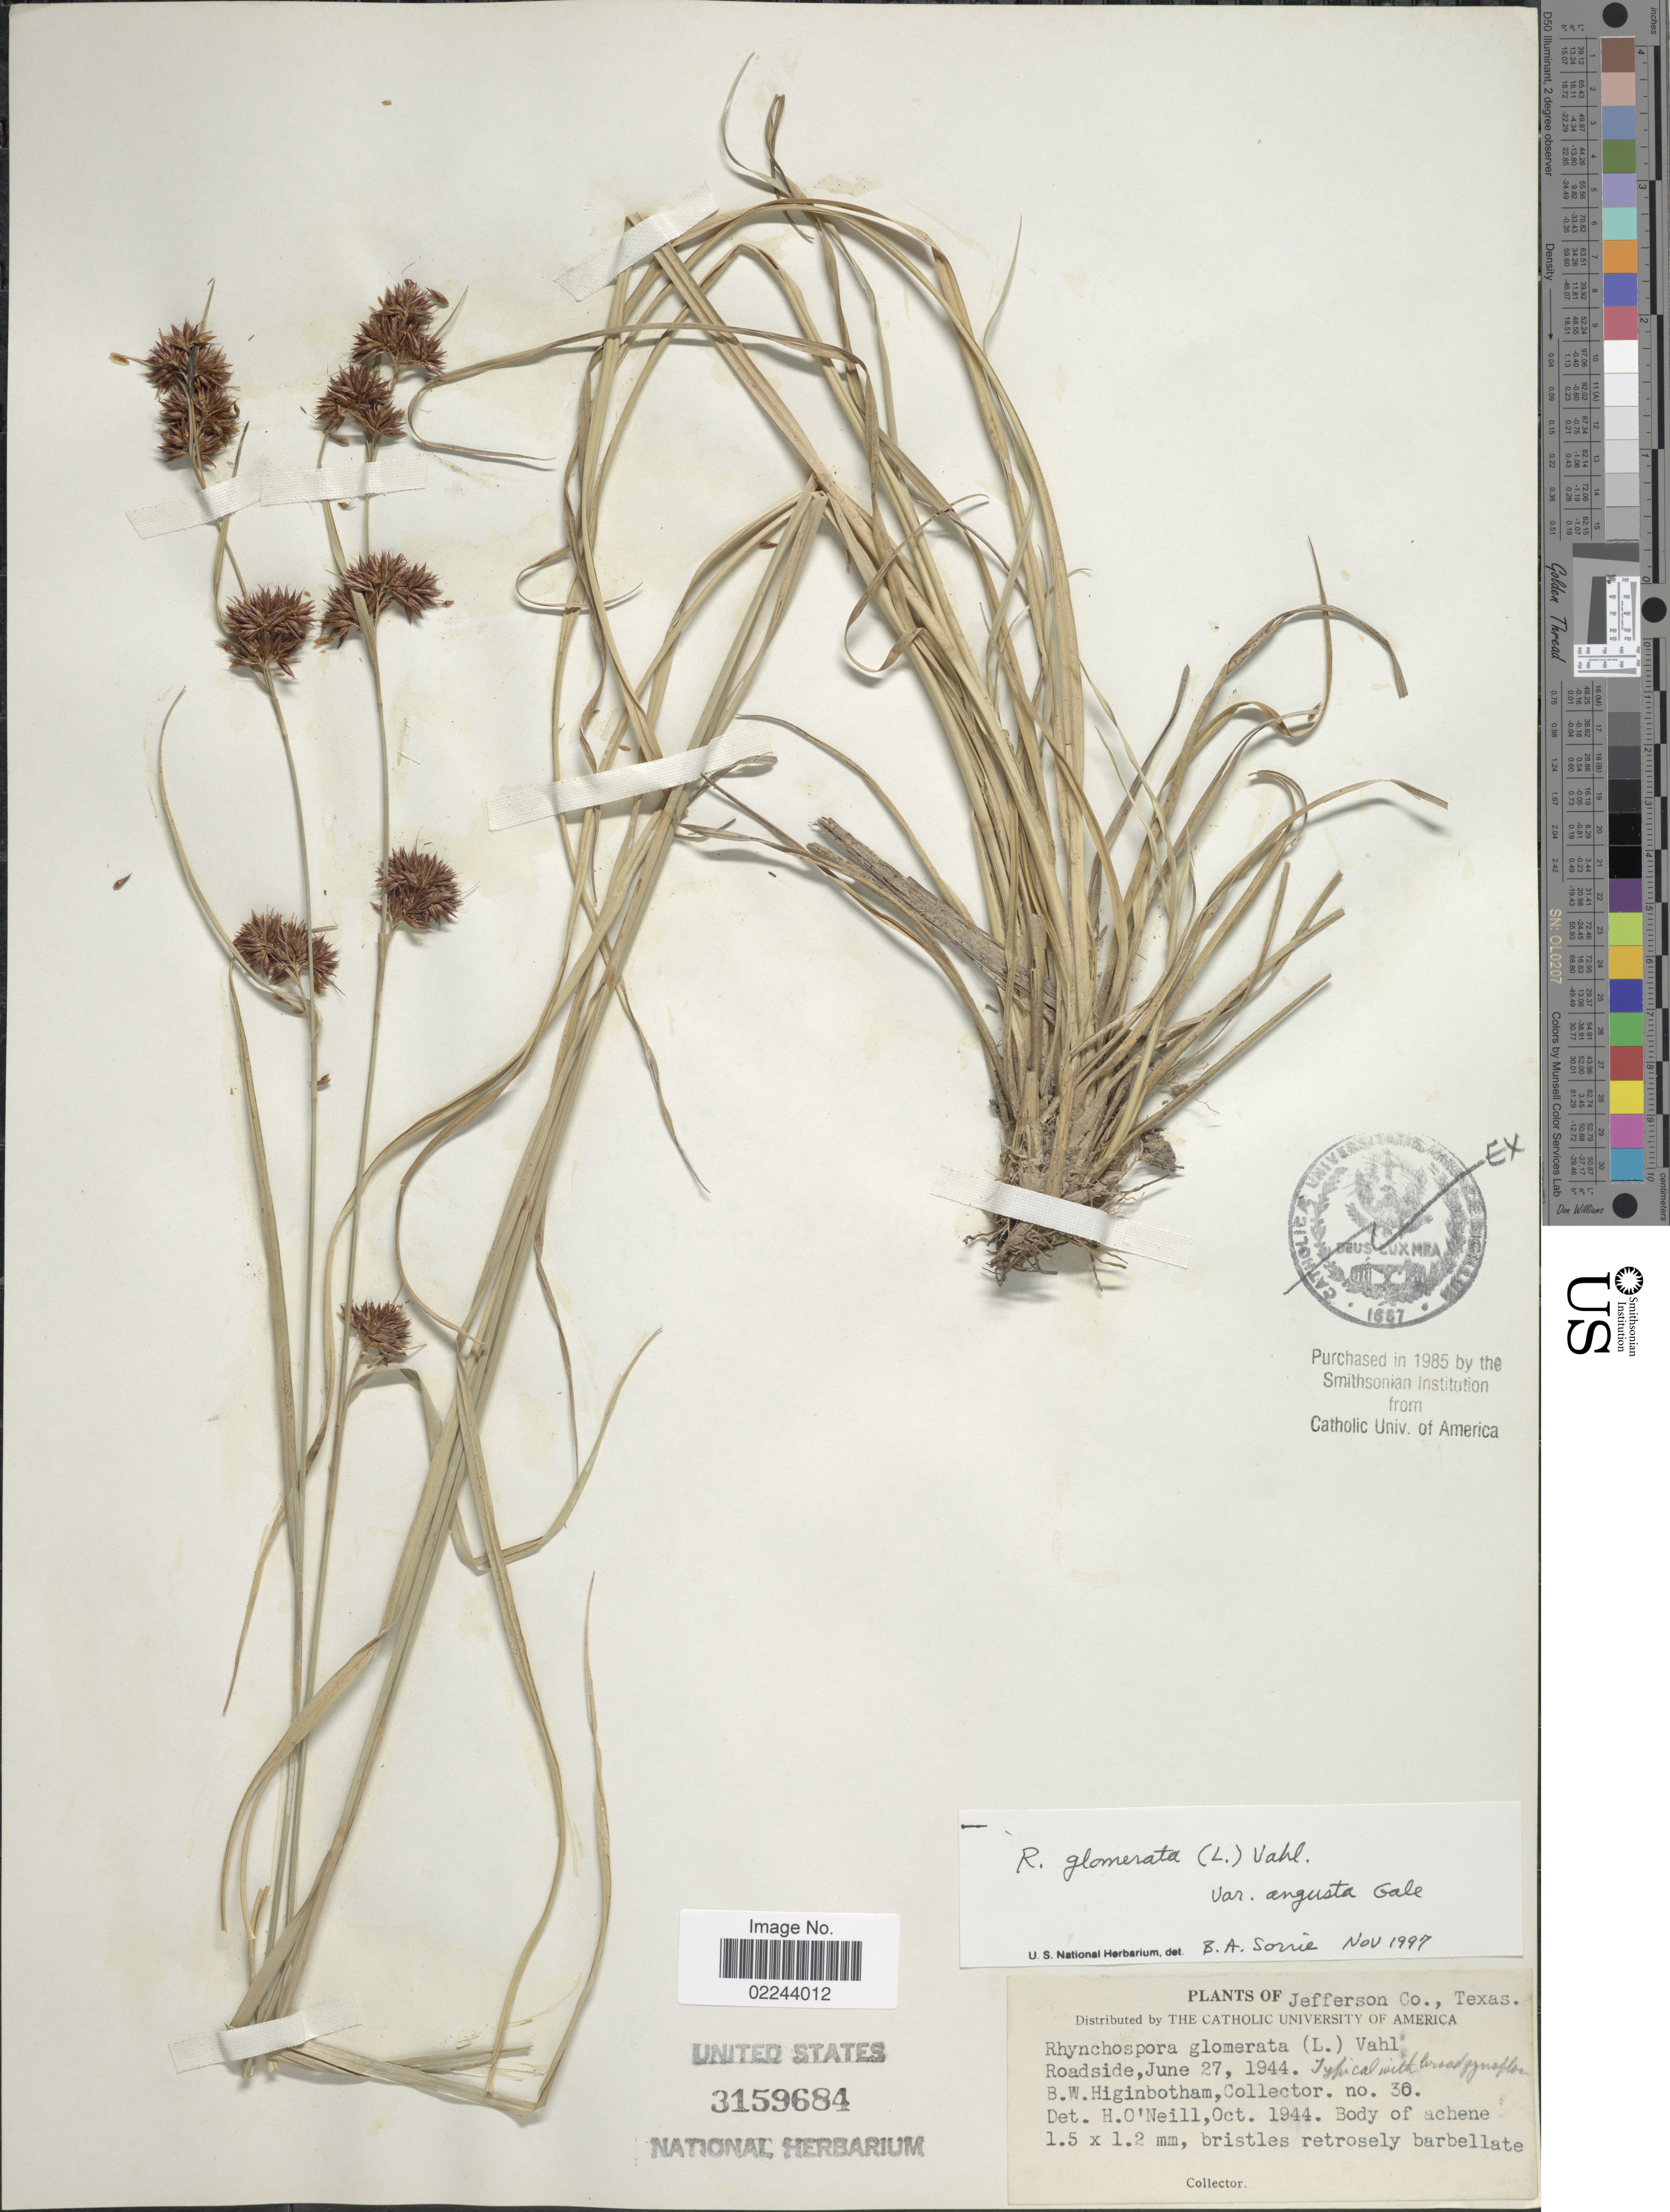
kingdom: Plantae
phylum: Tracheophyta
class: Liliopsida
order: Poales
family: Cyperaceae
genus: Rhynchospora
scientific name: Rhynchospora glomerata var. angusta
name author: Gale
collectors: B. Higinbotham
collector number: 30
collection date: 1944-06-27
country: United States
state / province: Texas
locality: Jefferson Co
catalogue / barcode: US 3159684